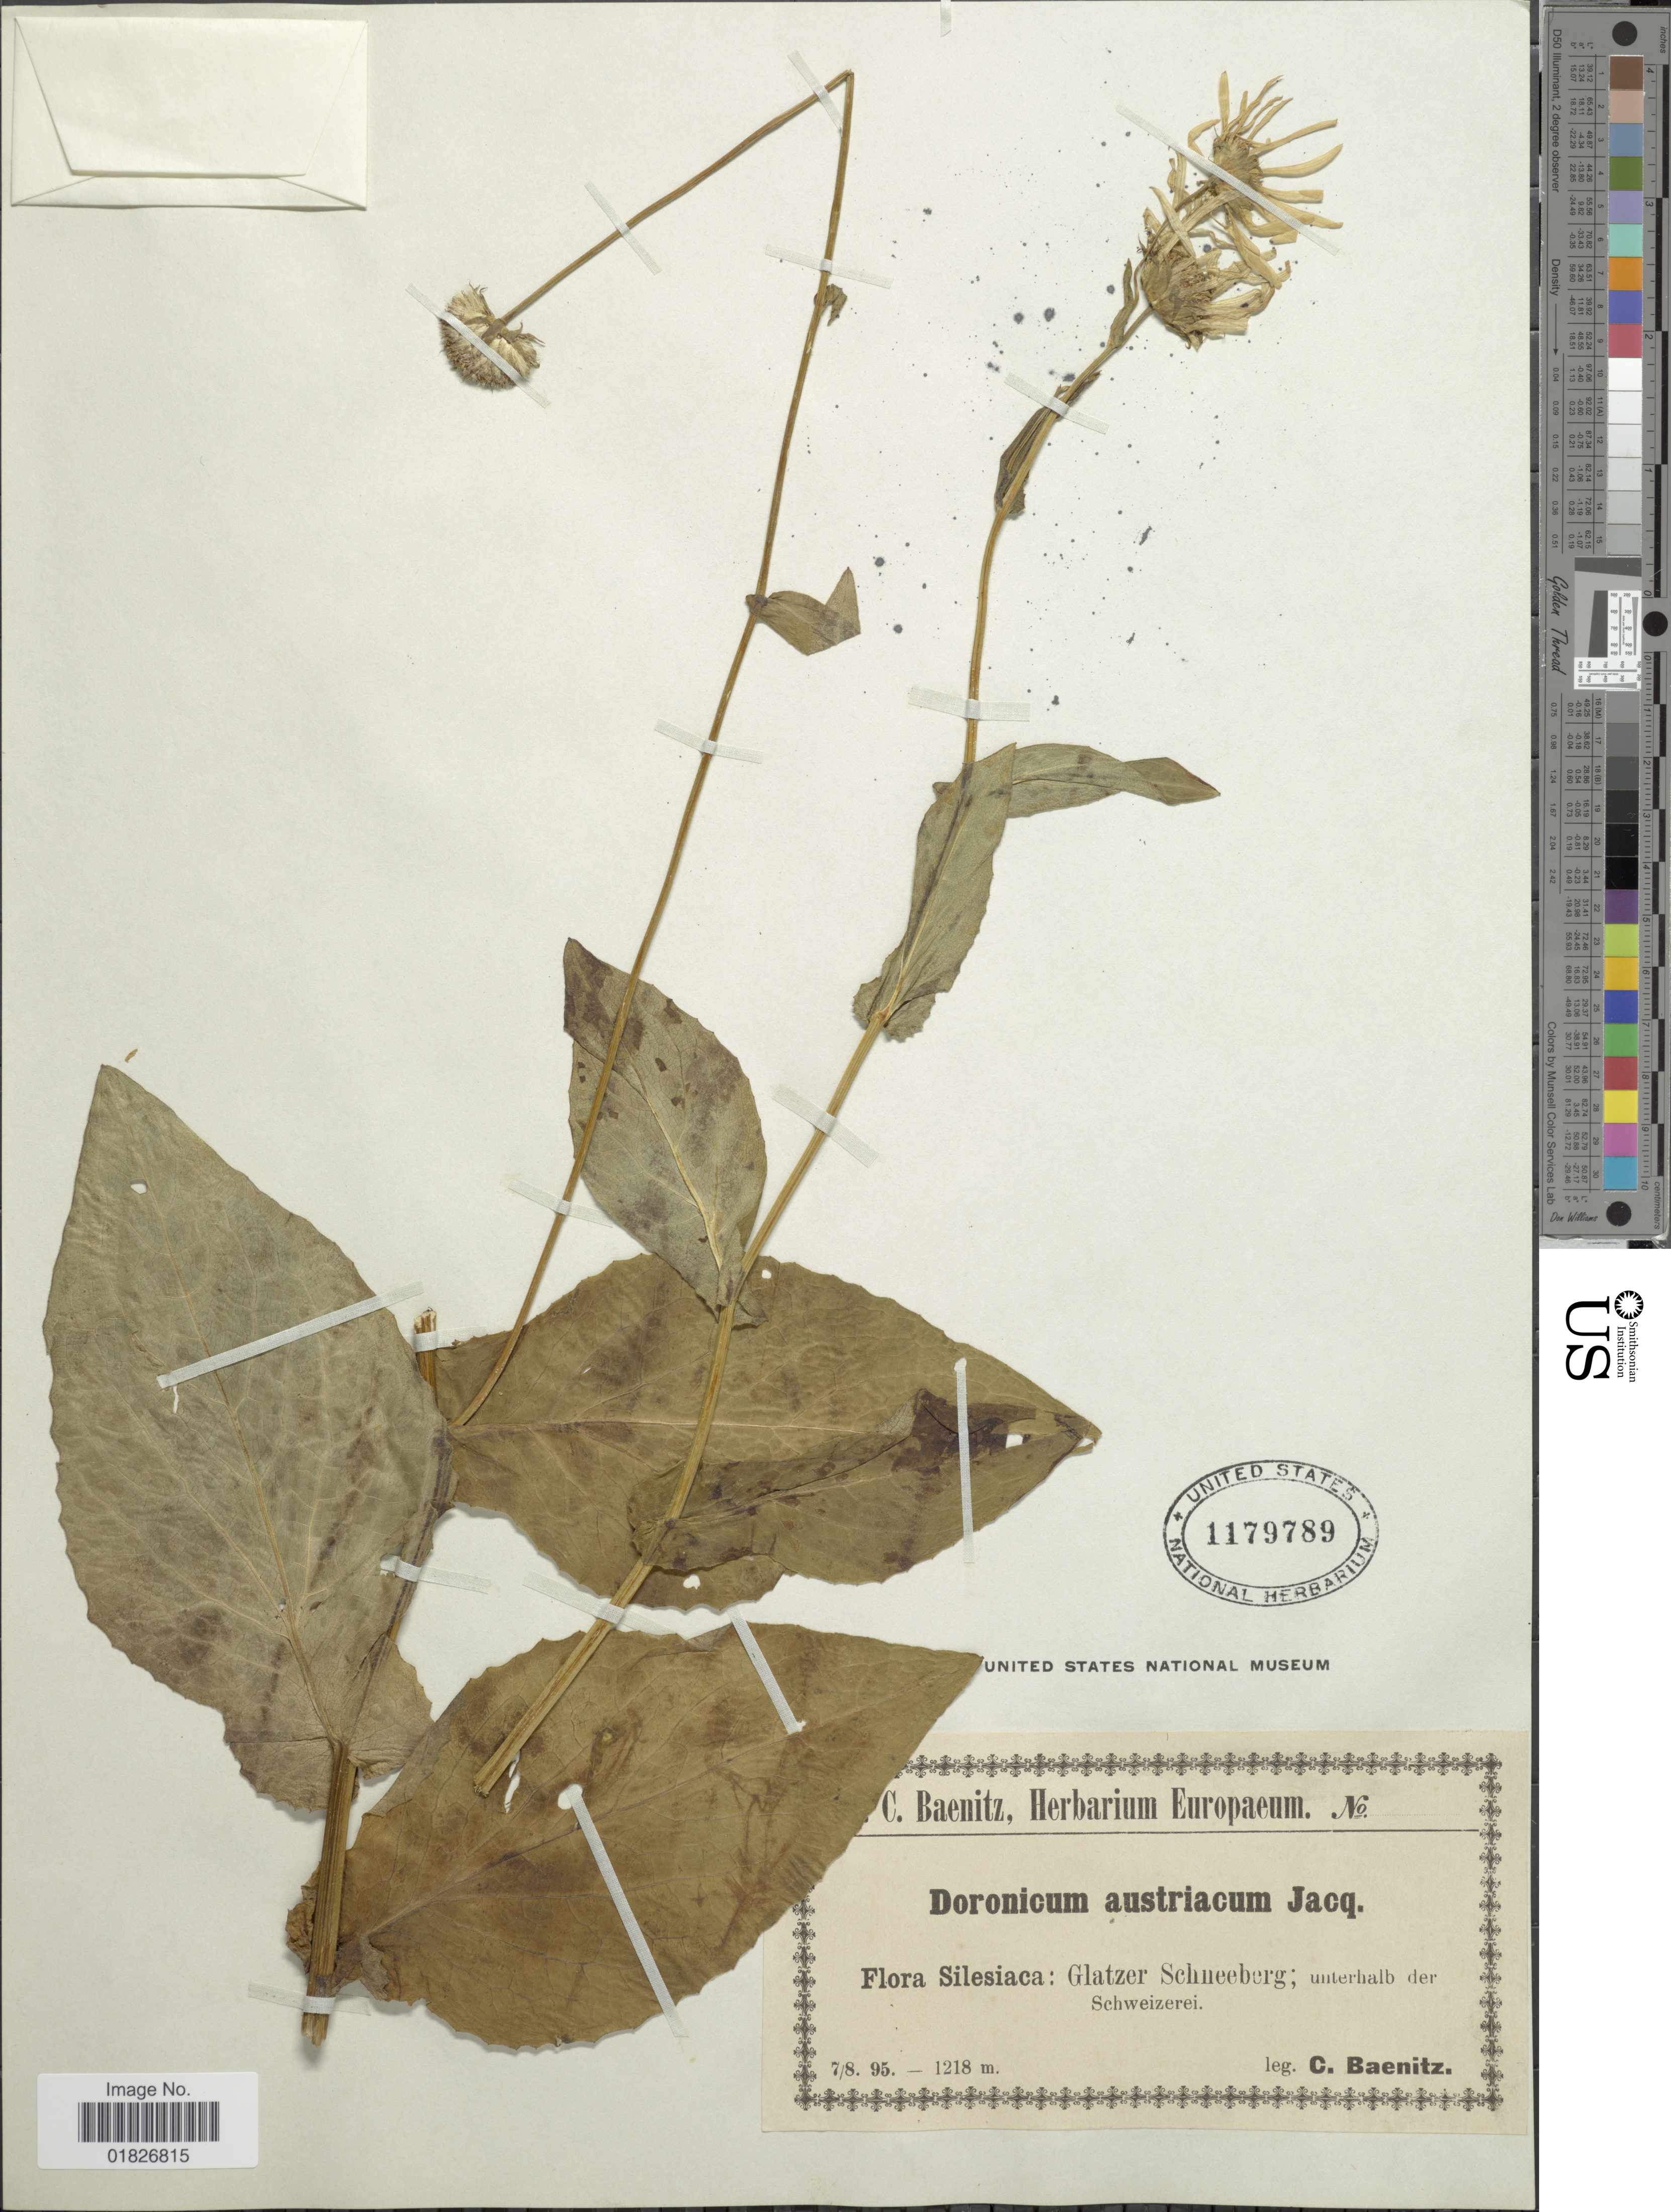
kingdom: Plantae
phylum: Tracheophyta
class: Magnoliopsida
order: Asterales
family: Asteraceae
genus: Doronicum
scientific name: Doronicum austriacum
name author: Jacq.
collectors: C. G. Baenitz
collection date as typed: Transcribed d/m/y: 7/8/95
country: Germany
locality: Silesiaca, Glatzer Schneeberg, unterhalb der Schweizerei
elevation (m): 1218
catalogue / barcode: US 1179789